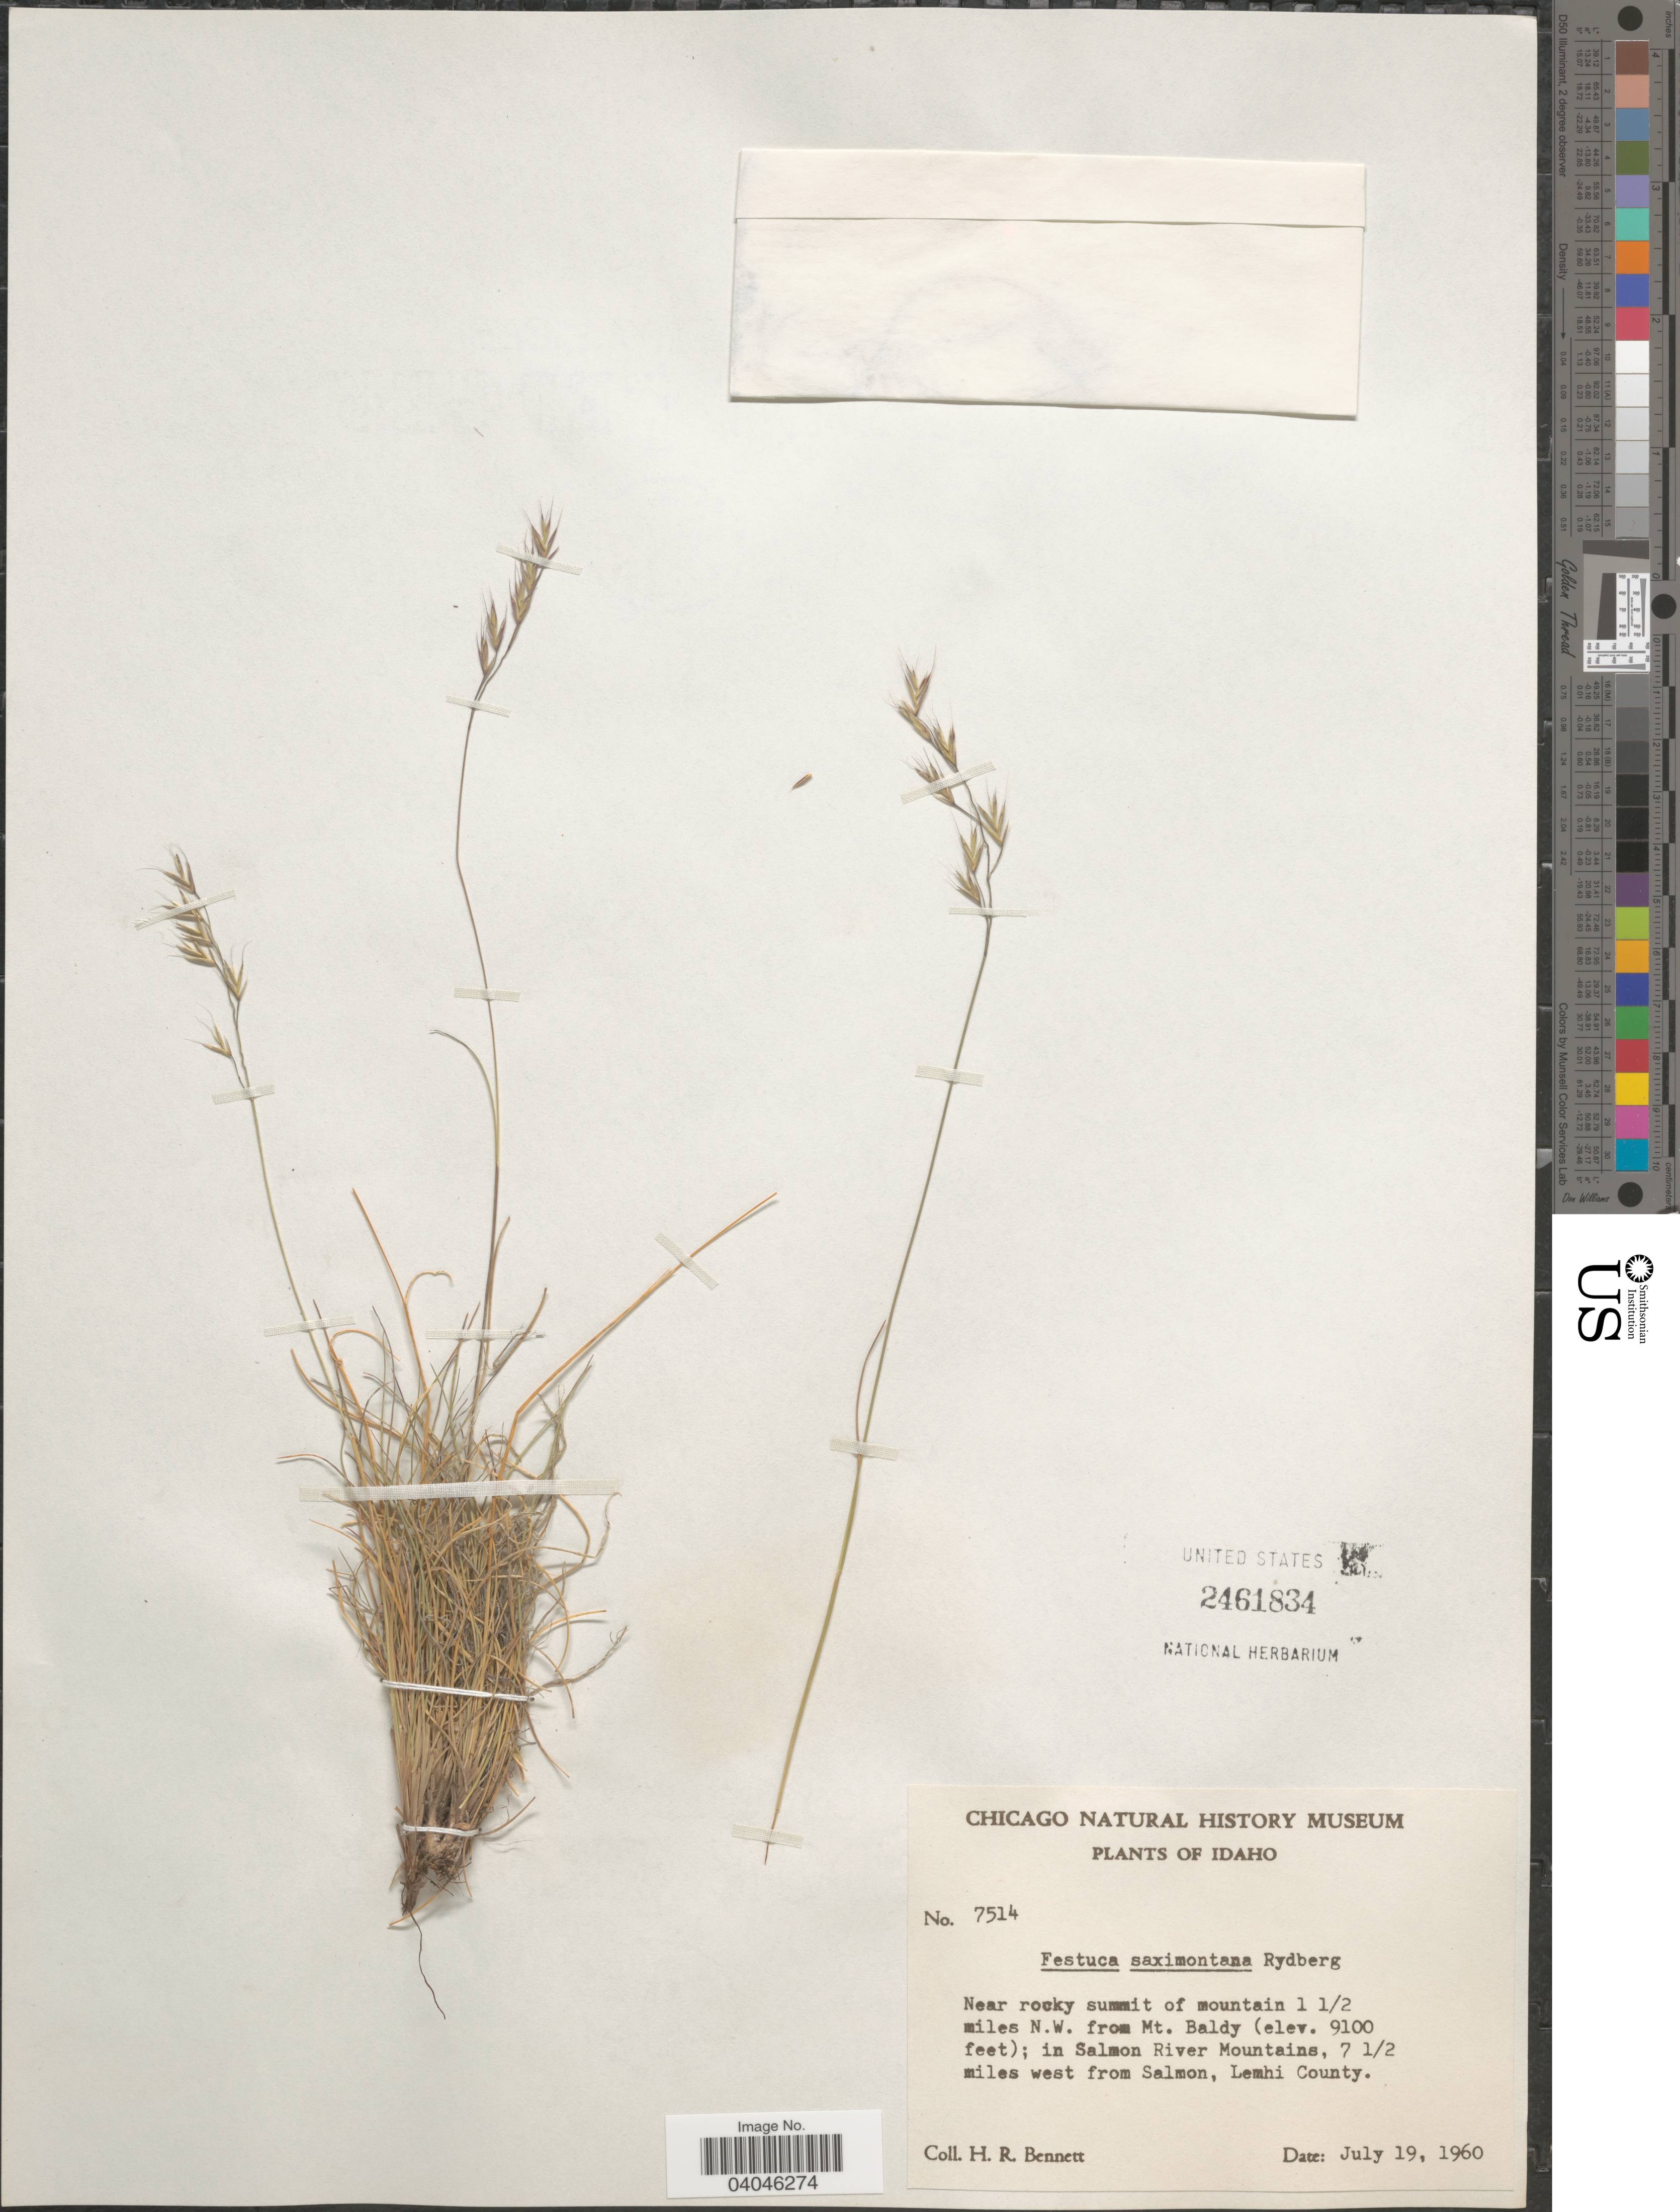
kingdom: Plantae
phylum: Tracheophyta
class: Liliopsida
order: Poales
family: Poaceae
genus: Festuca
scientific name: Festuca saximontana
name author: Rydb.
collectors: H. R. Bennett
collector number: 7514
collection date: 1960-07-19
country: United States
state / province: Idaho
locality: Near rocky summit of mountain 1 ½ miles N.W. from Mt. Baldy; in Salmon River Mountains, 7 ½ miles west from Salmon, Lemhi County.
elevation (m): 2774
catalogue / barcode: US 2461834